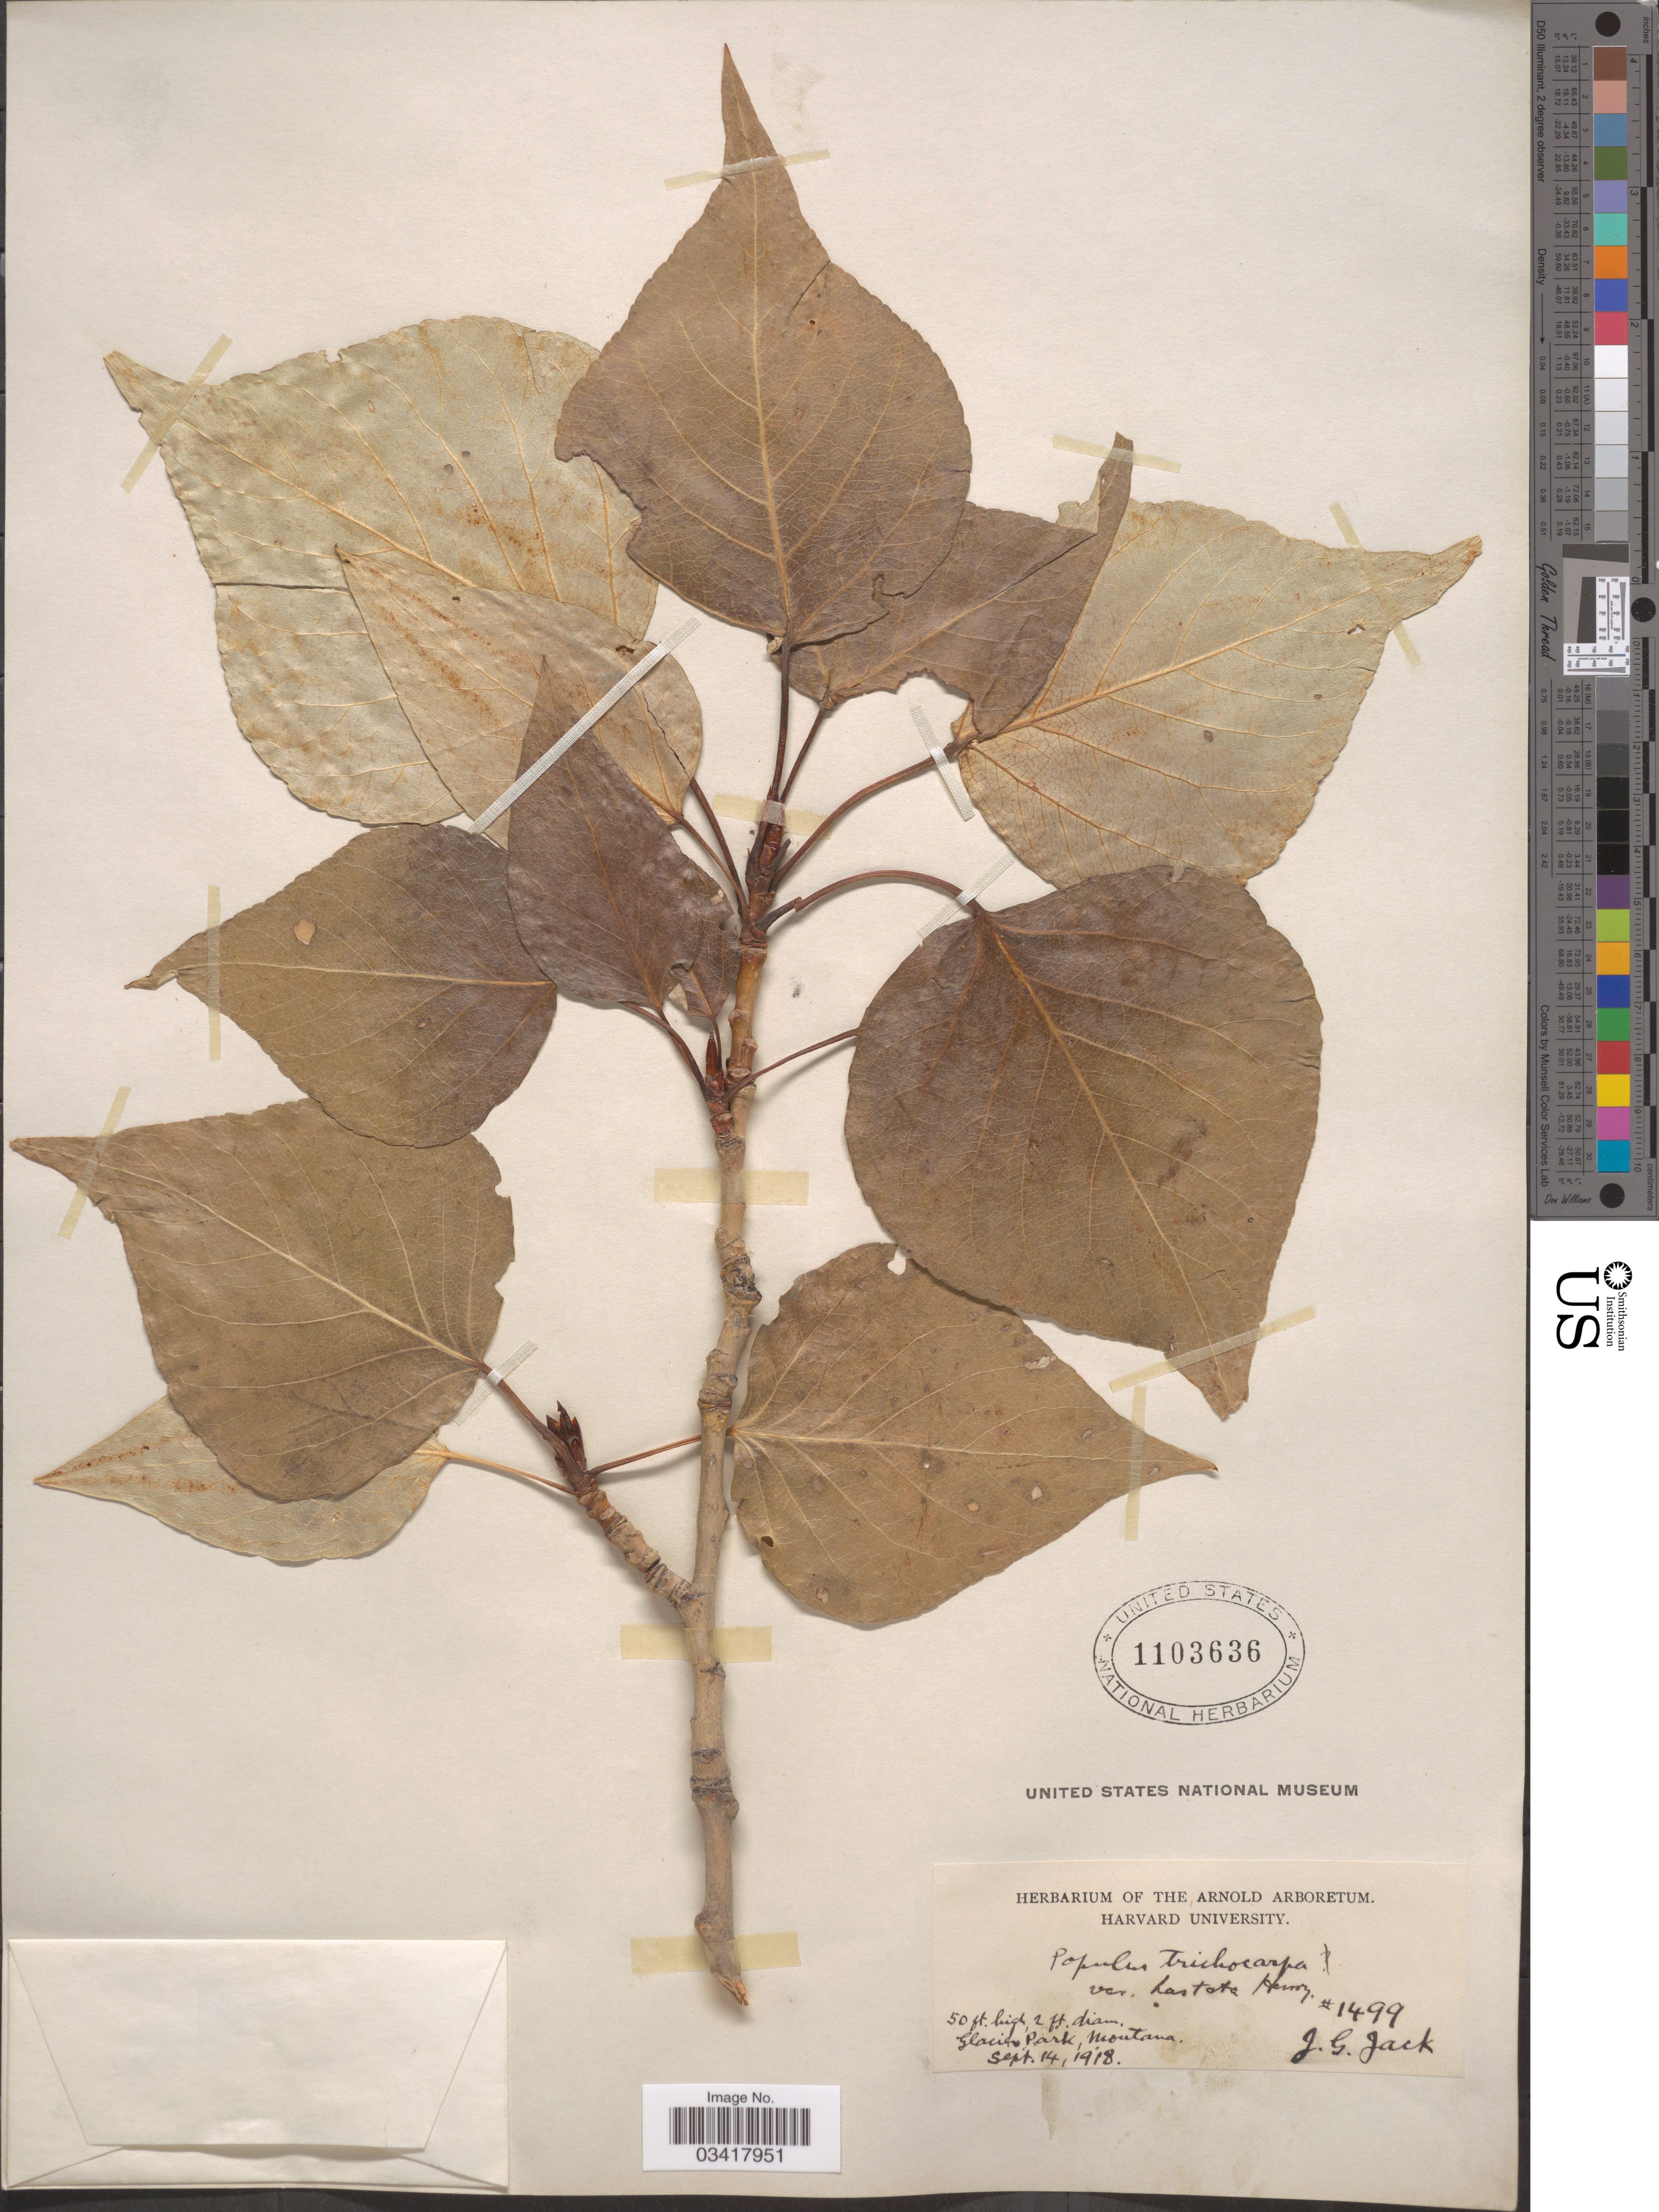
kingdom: Plantae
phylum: Tracheophyta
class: Magnoliopsida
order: Malpighiales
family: Salicaceae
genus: Populus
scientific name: Populus trichocarpa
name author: Torr. & A. Gray ex W. Hook.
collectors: J. G. Jack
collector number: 1499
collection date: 1918-09-14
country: United States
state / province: Montana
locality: Glacier Park.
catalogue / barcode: US 1103636